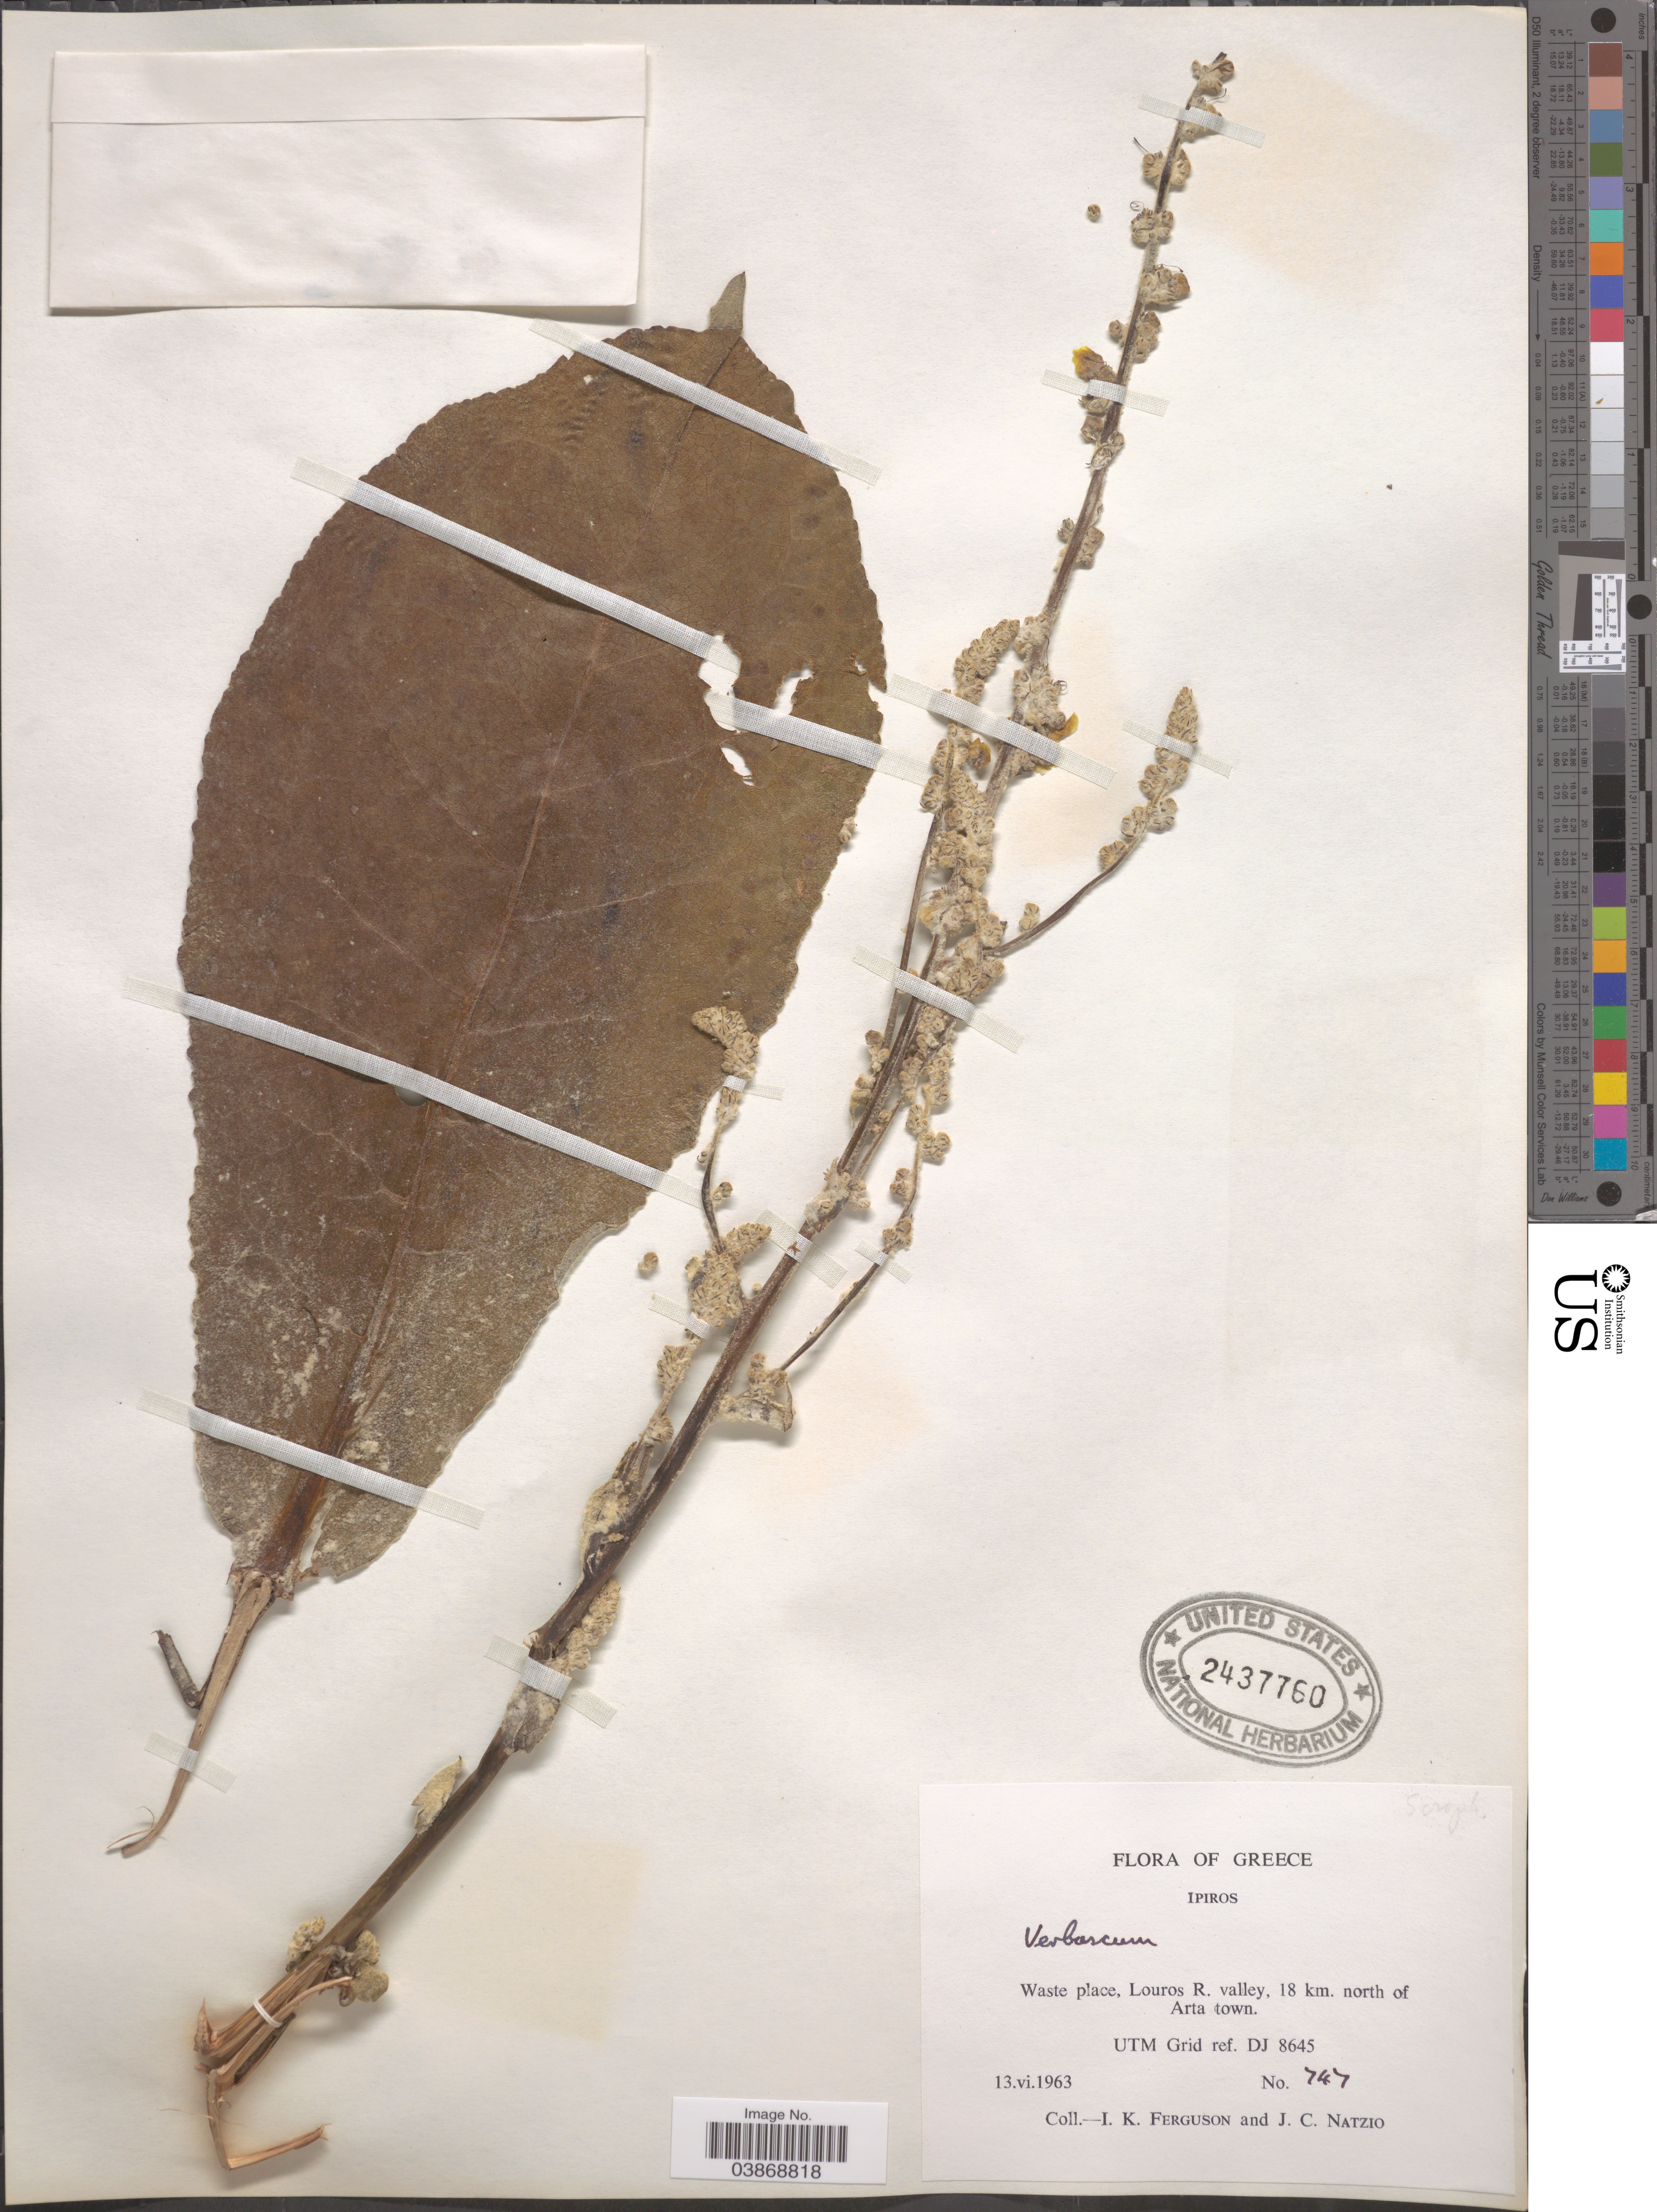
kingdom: Plantae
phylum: Tracheophyta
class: Magnoliopsida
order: Lamiales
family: Scrophulariaceae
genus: Verbascum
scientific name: Verbascum sp.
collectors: I. K. Ferguson & J. Natzio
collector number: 747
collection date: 1963-06-13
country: Greece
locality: Ipiros. Waste place, Louros R. valley, 18 km. north of Arta town. UTM Grid ref. DJ 8645.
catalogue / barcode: US 2437760